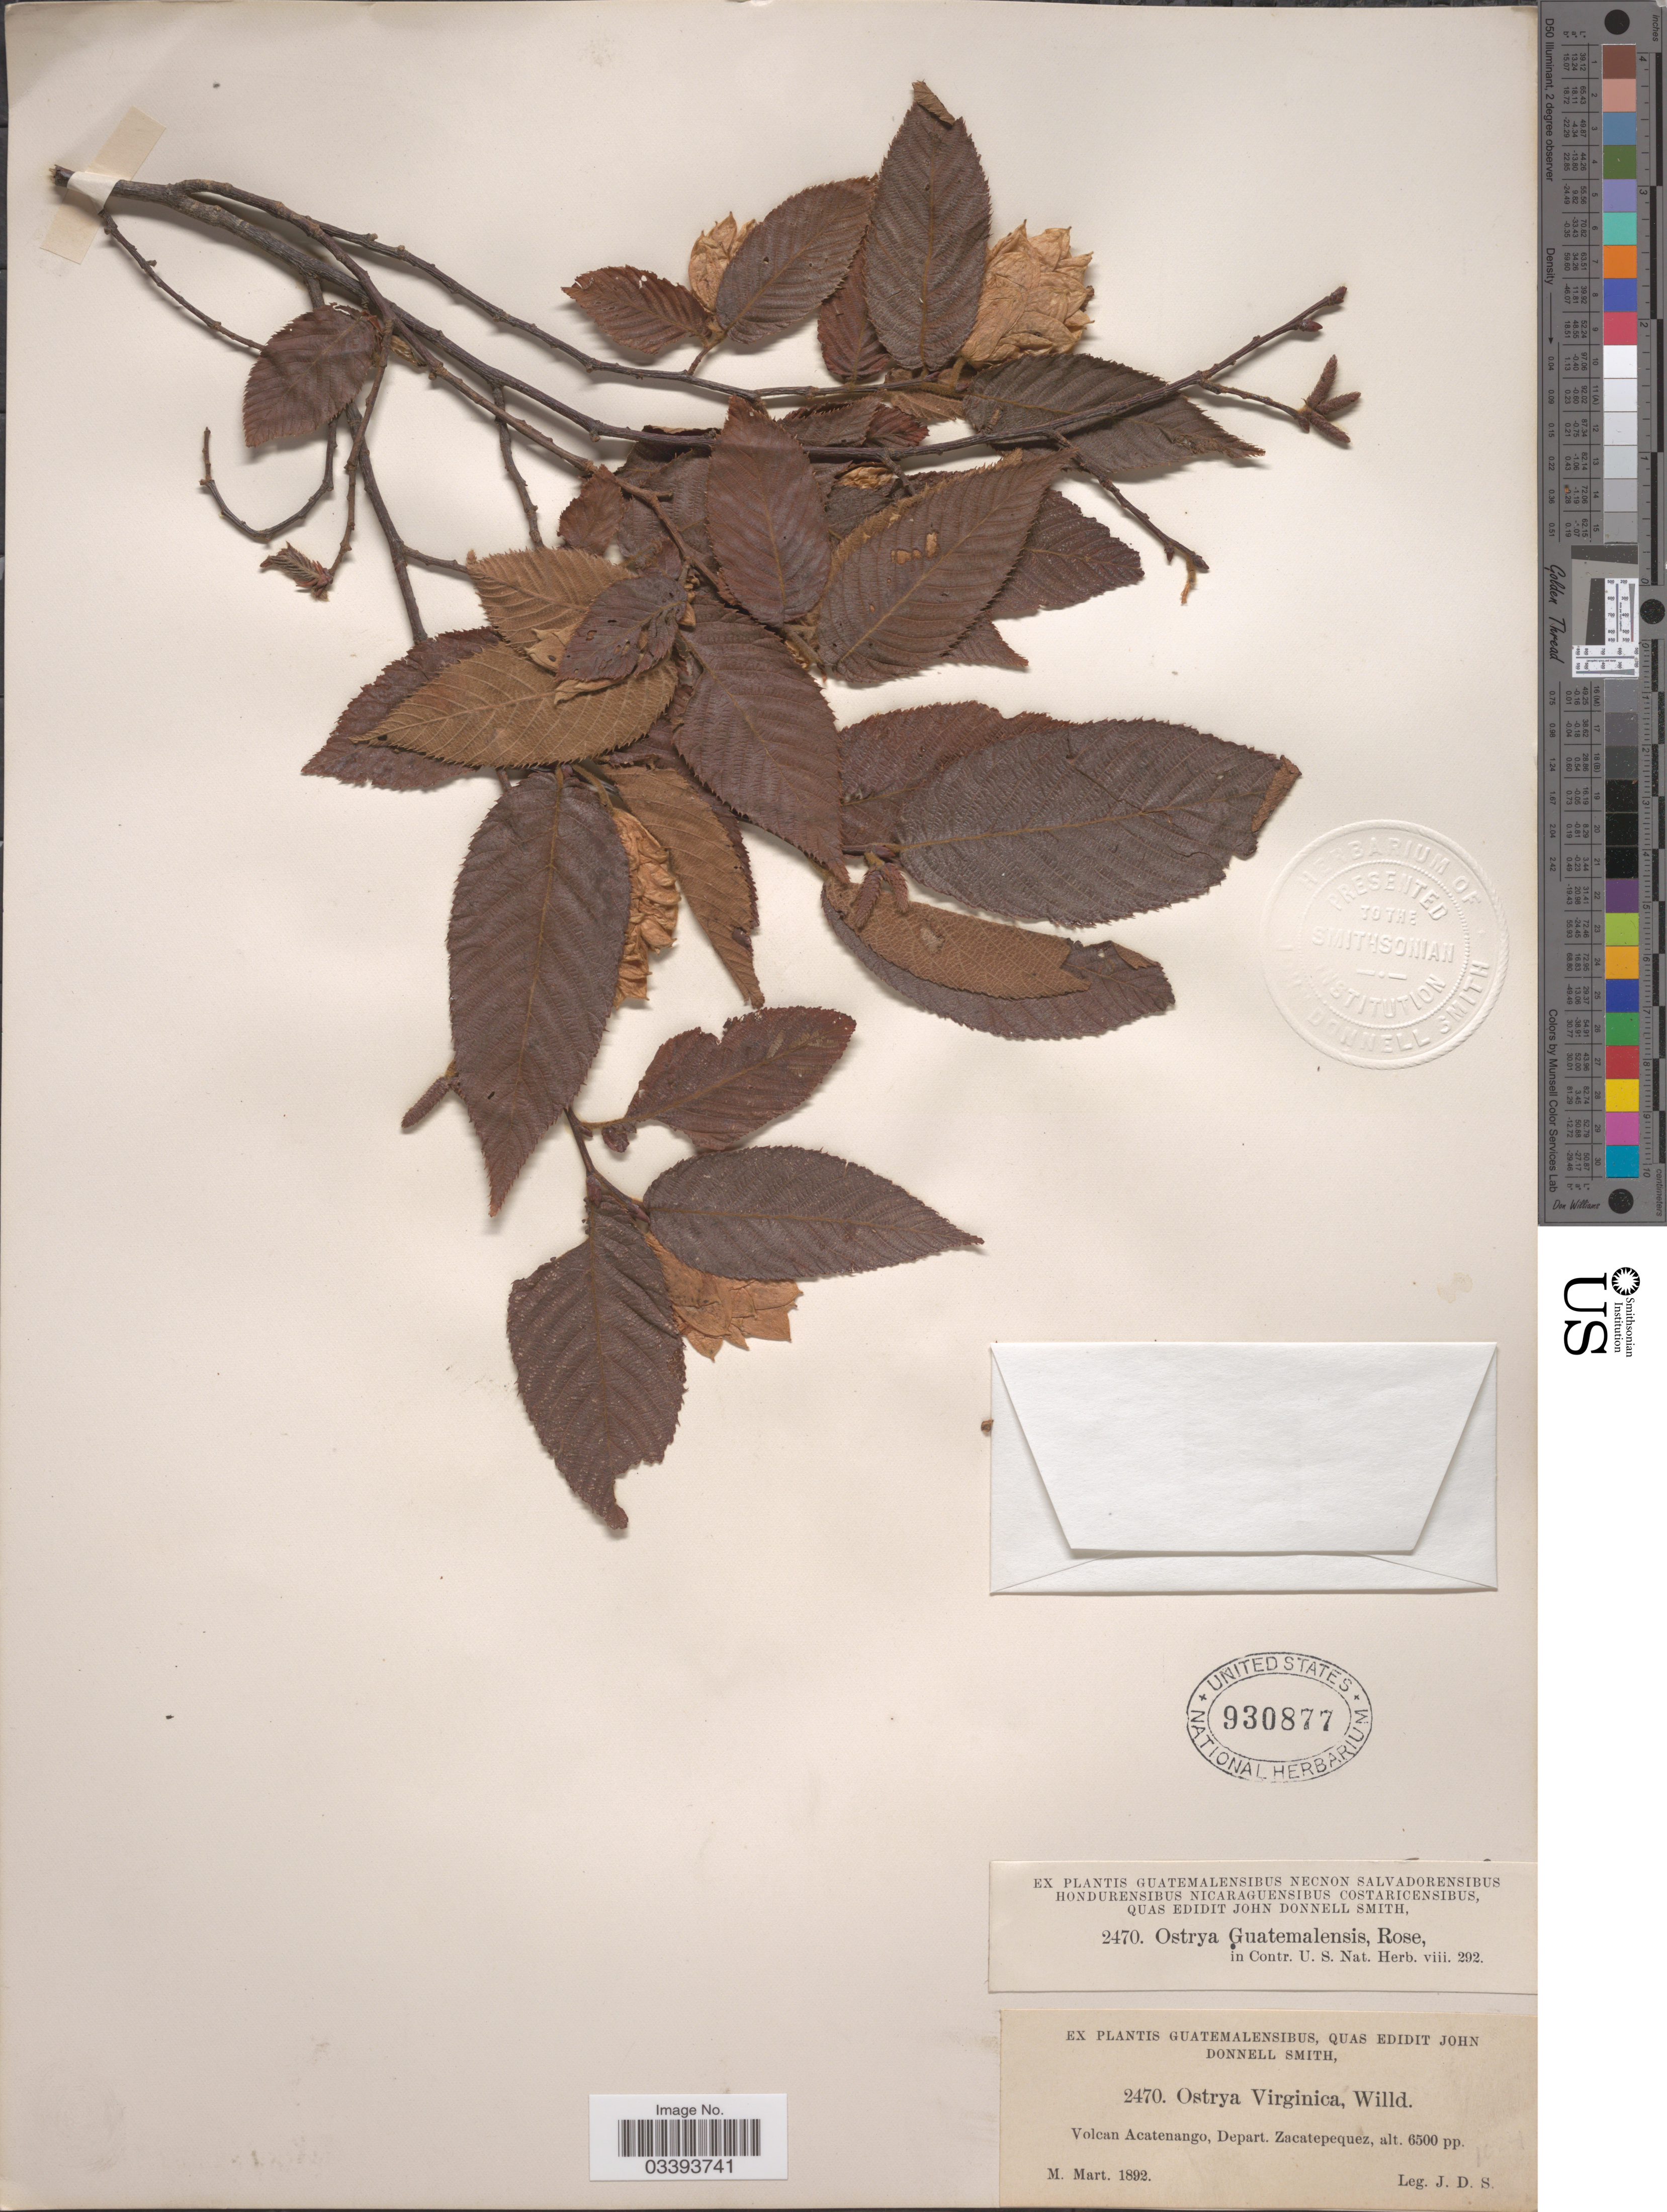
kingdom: Plantae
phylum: Tracheophyta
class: Magnoliopsida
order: Fagales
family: Betulaceae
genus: Ostrya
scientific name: Ostrya guatemalensis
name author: (H.J.P. Winkl.) Rose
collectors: J. Donnell Smith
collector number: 2470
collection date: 1892-03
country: Guatemala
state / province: Sacatepéquez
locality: Volcan Acatenango, Depart. Zacatepequez.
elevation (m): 1981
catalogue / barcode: US 930877